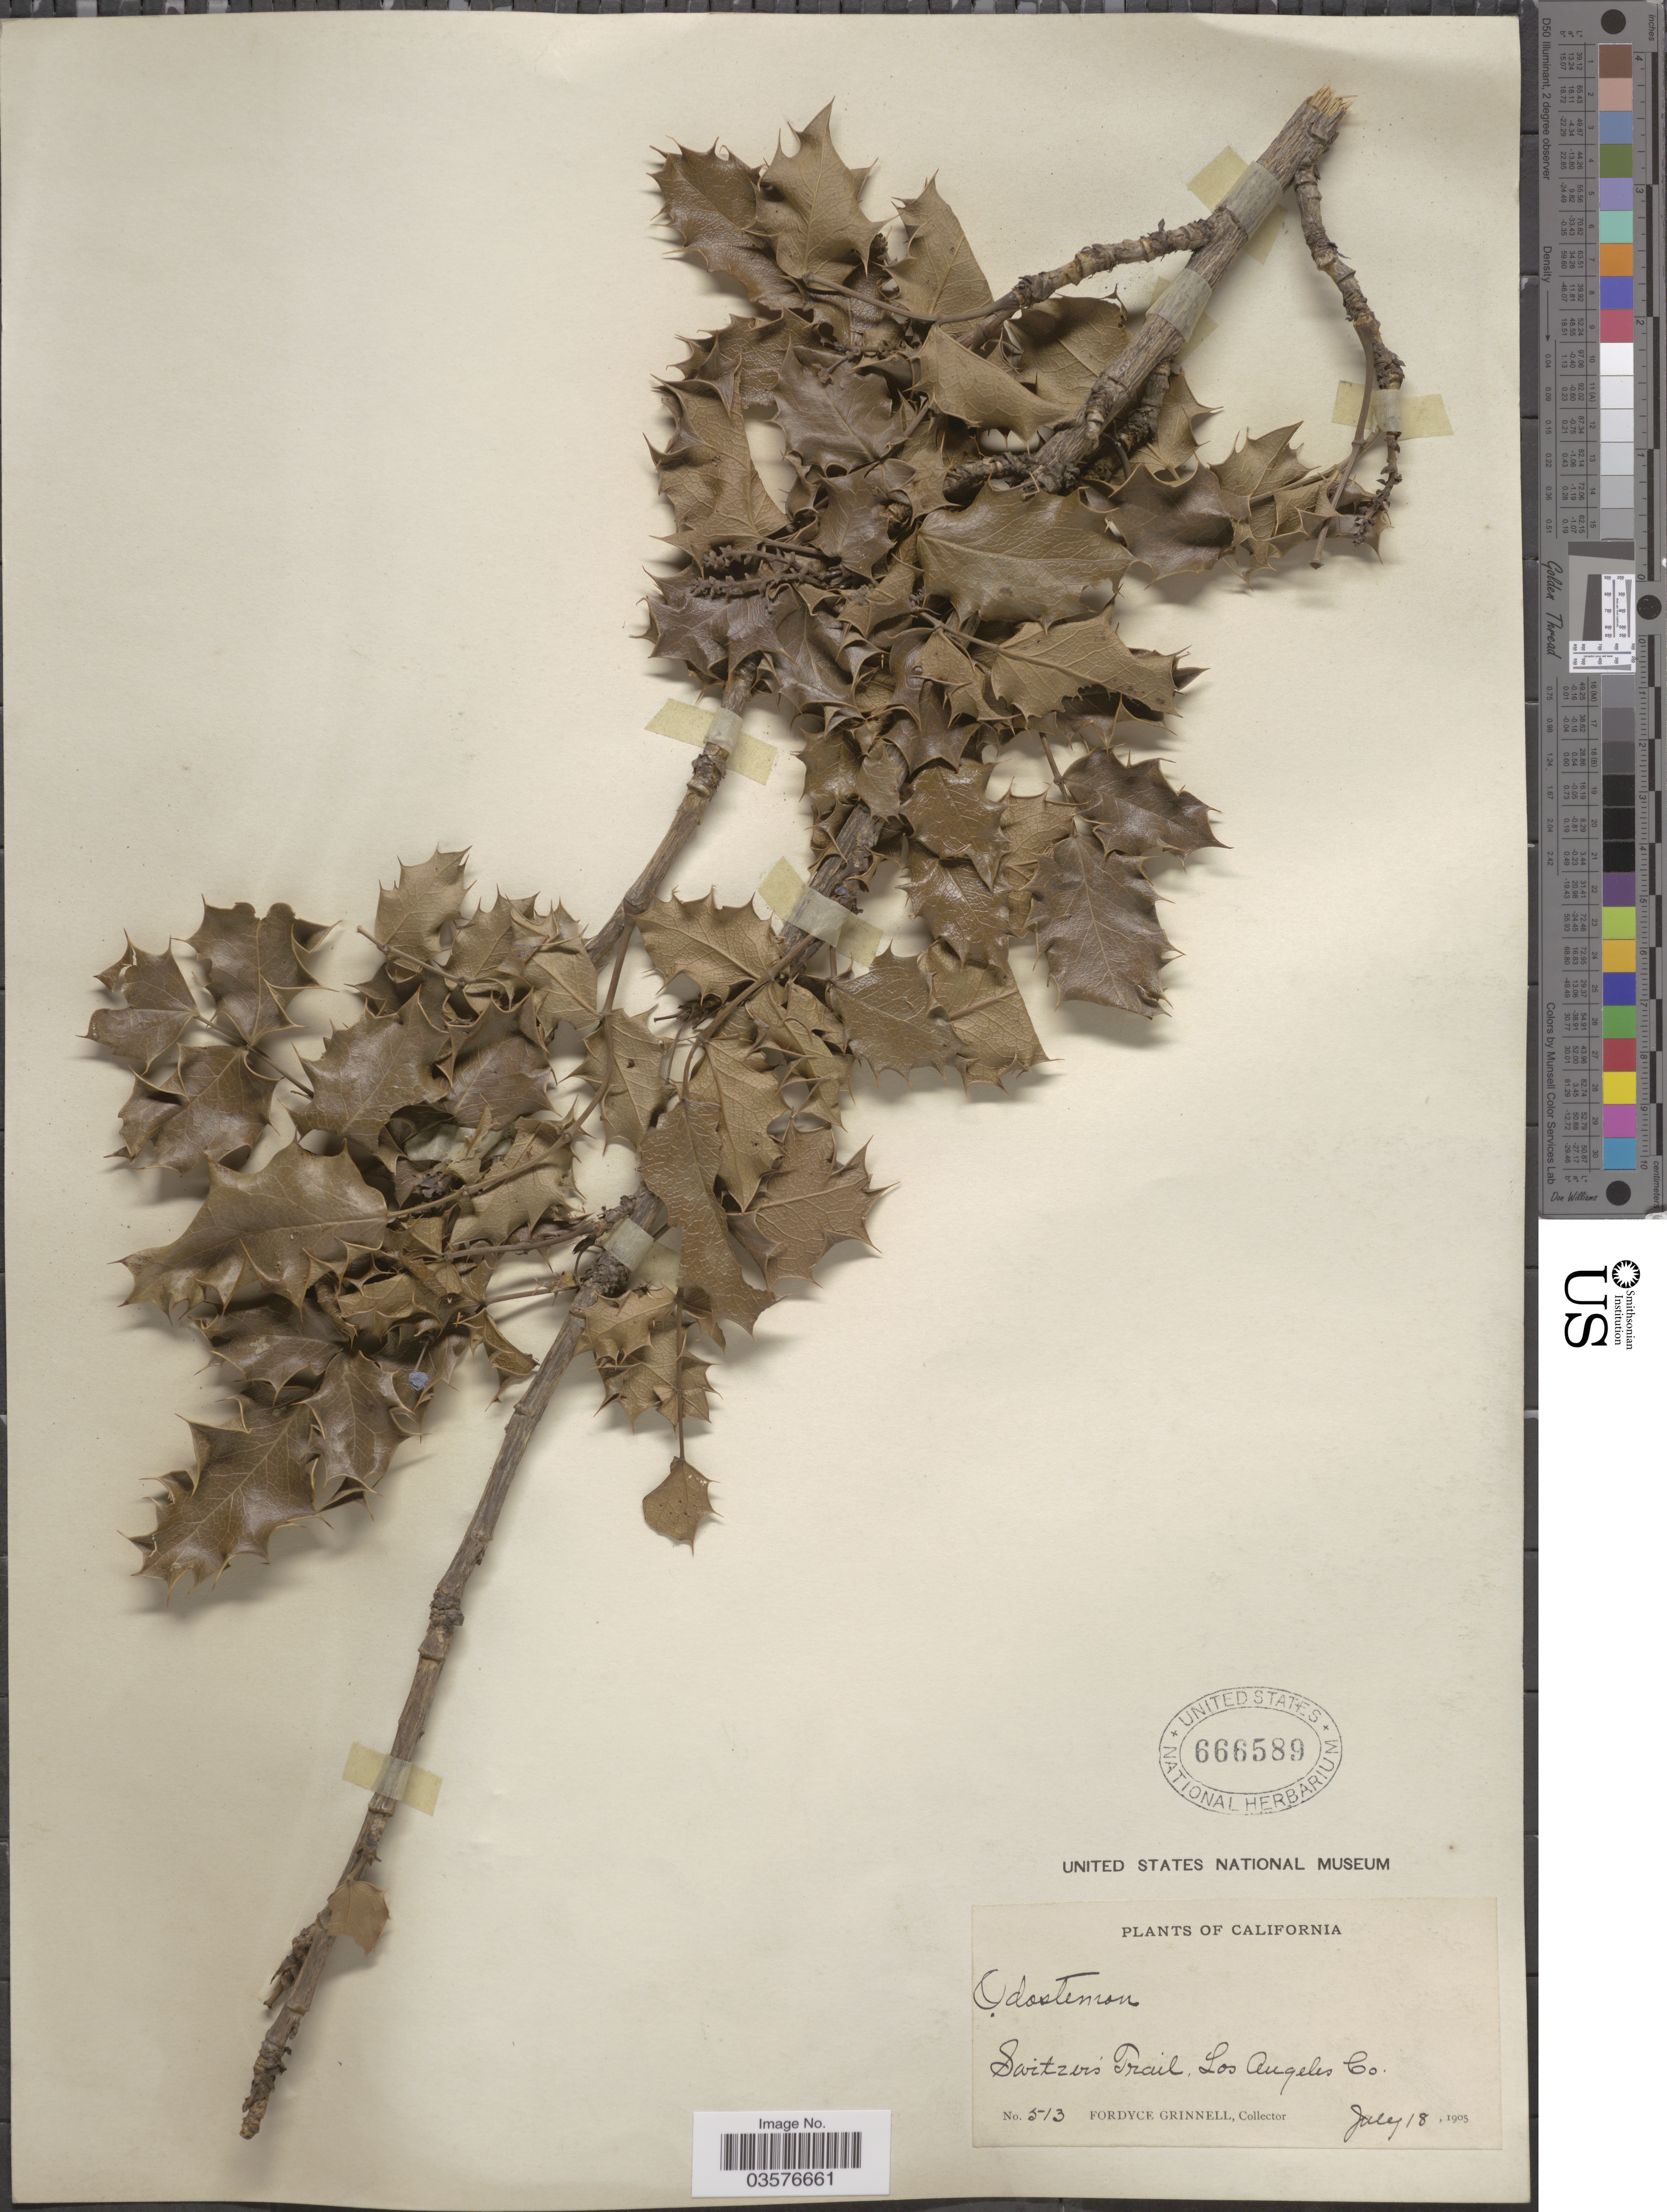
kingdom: Plantae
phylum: Tracheophyta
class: Magnoliopsida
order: Ranunculales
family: Berberidaceae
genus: Mahonia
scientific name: Mahonia pinnata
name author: (Lag.) Fedde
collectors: F. Grinnell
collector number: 513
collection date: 1905-07-18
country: United States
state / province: California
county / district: Los Angeles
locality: Switzer's Trail, Los Angeles Co.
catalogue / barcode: US 666589